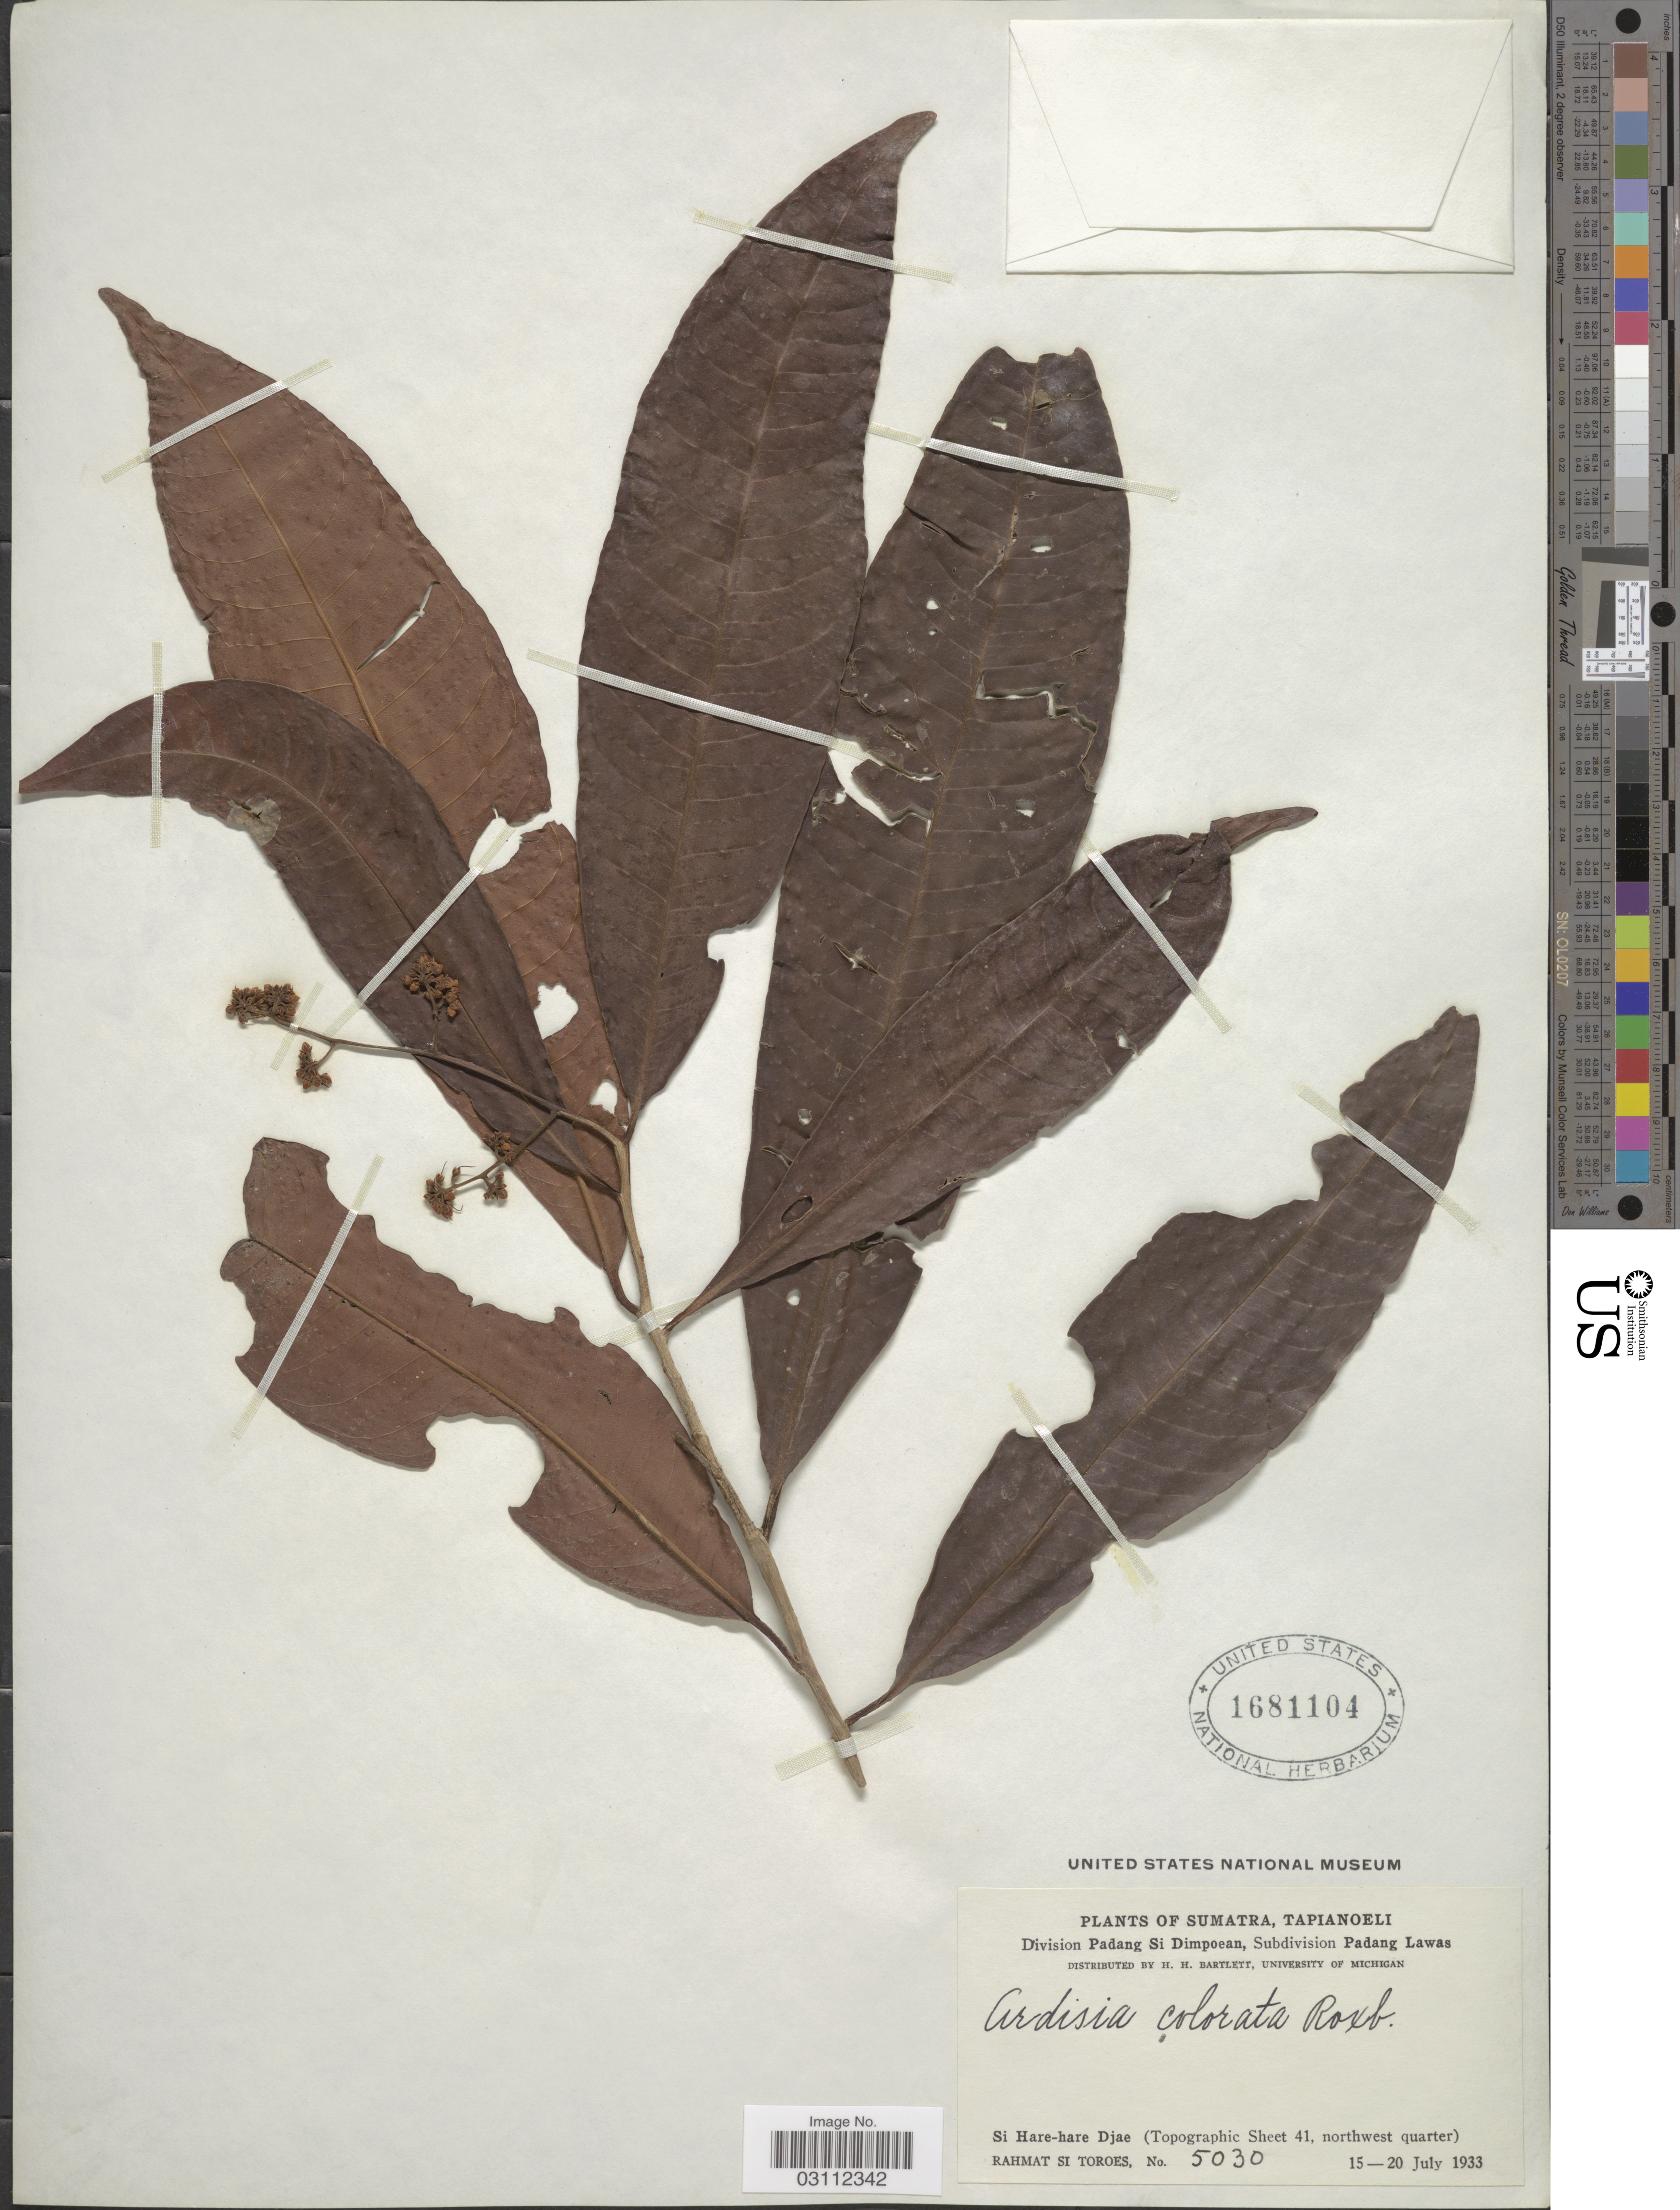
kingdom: Plantae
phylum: Tracheophyta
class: Magnoliopsida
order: Ericales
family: Primulaceae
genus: Ardisia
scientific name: Ardisia colorata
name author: Roxb.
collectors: Rahmat Si Boeea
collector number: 5030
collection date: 1933-07-15/1933-07-20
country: Indonesia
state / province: Sumatra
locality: Tapianoeli. Division Padang Si Dimpoean, Subdivision Padang Lawas. Si Hare-hare Djae (Topographic Sheet 41, northwest quarter).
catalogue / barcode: US 1681104